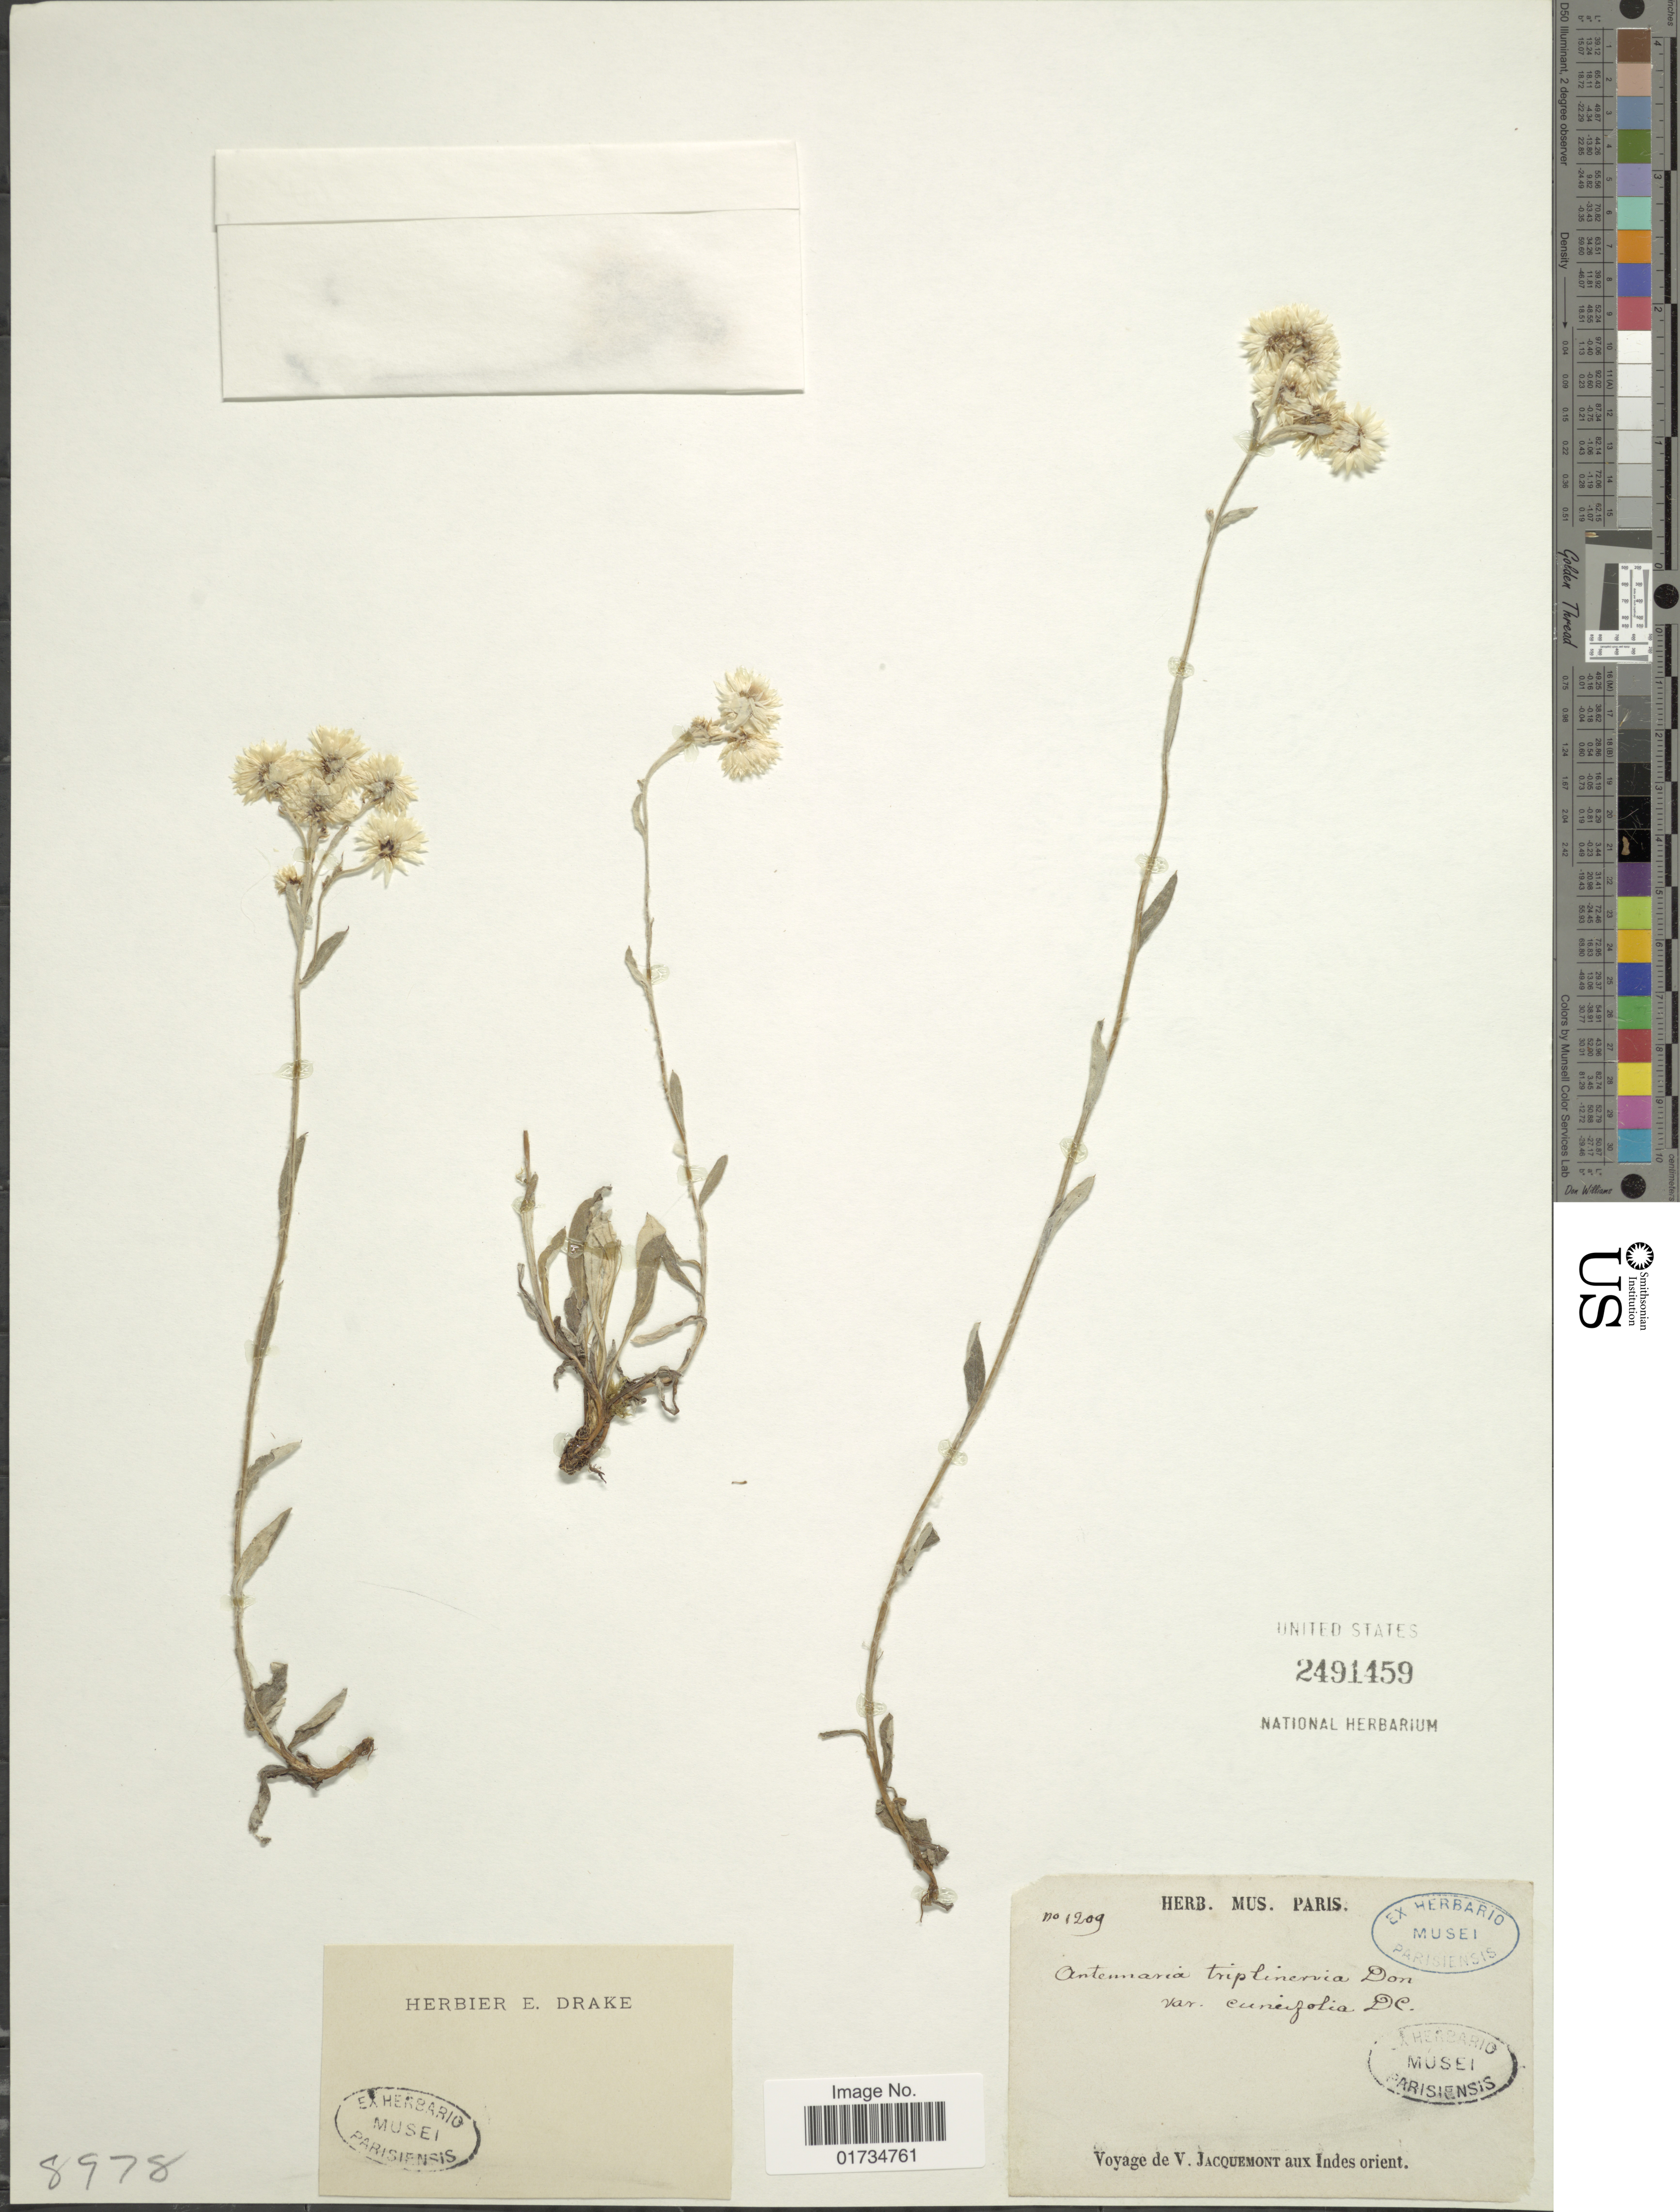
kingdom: Plantae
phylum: Tracheophyta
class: Magnoliopsida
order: Asterales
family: Asteraceae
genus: Anaphalis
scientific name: Anaphalis triplinervis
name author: (Sims) C.B. Clarke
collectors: V. Jacquemont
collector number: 1209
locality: Indes orient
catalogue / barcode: US 2491459